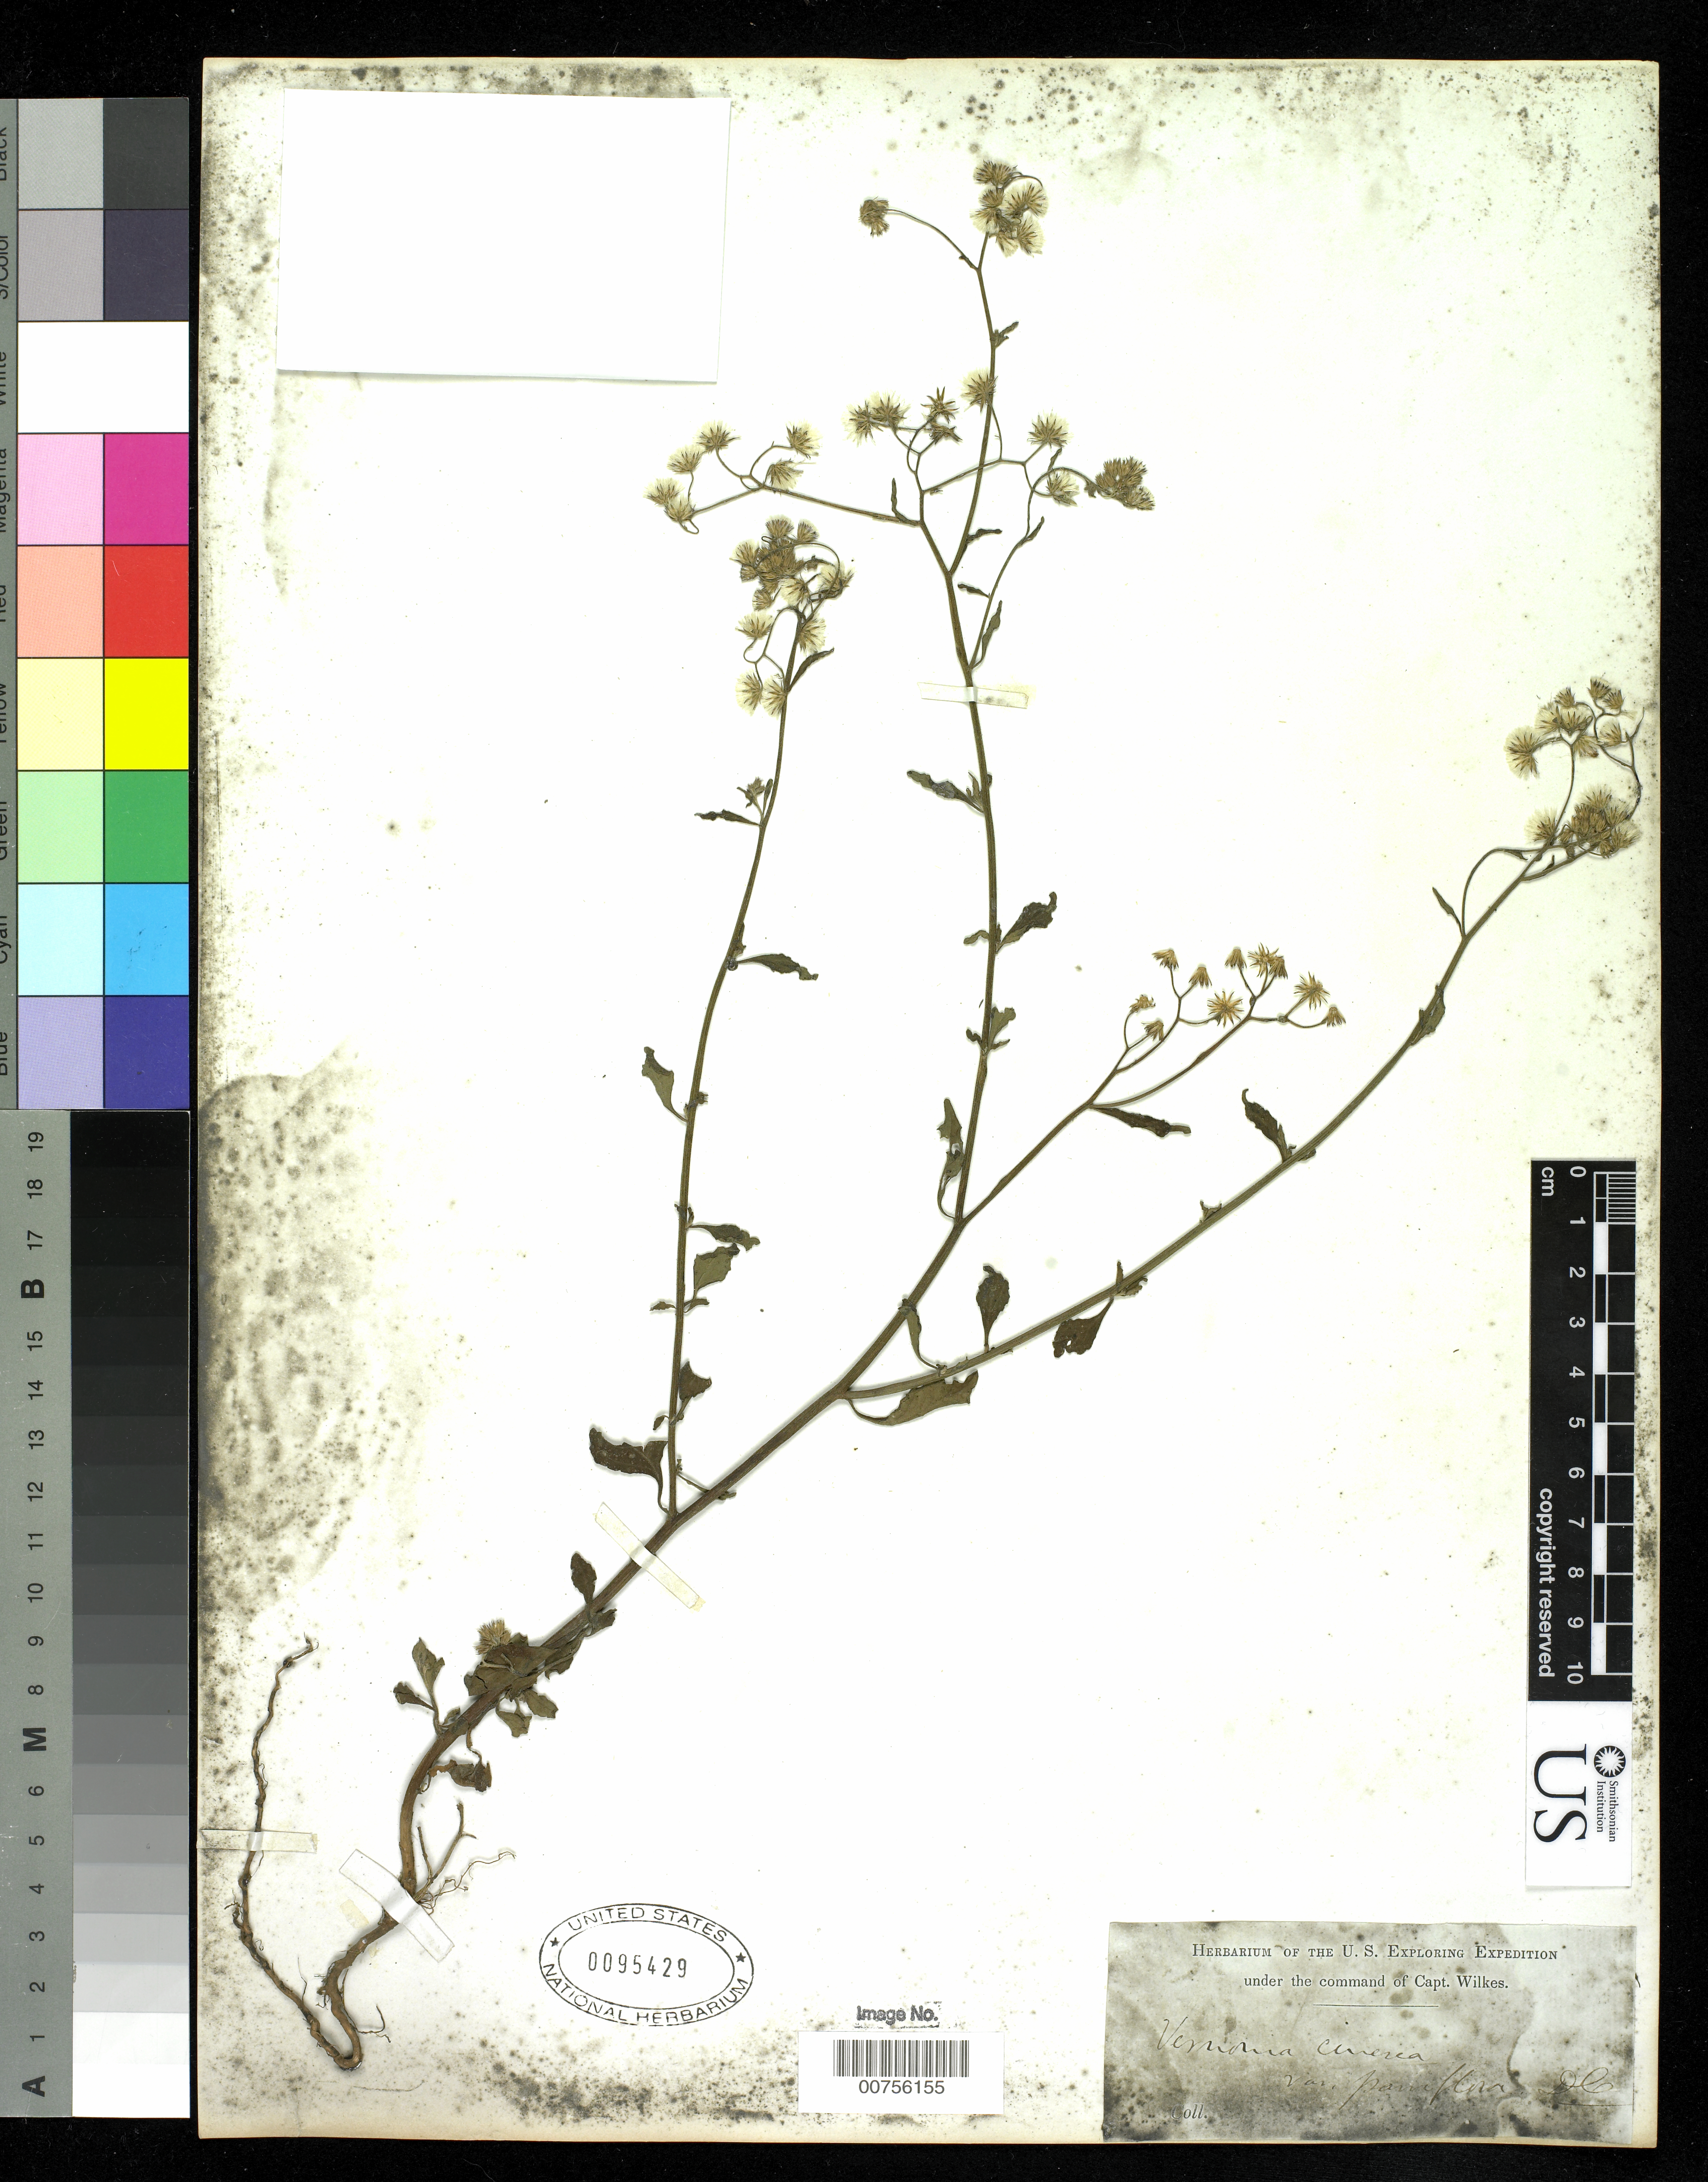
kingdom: Plantae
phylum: Tracheophyta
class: Magnoliopsida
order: Asterales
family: Asteraceae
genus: Cyanthillium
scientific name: Cyanthillium cinereum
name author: (L.) H. Rob.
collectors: Wilkes Explor. Exped.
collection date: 1838/1842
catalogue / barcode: US 95429